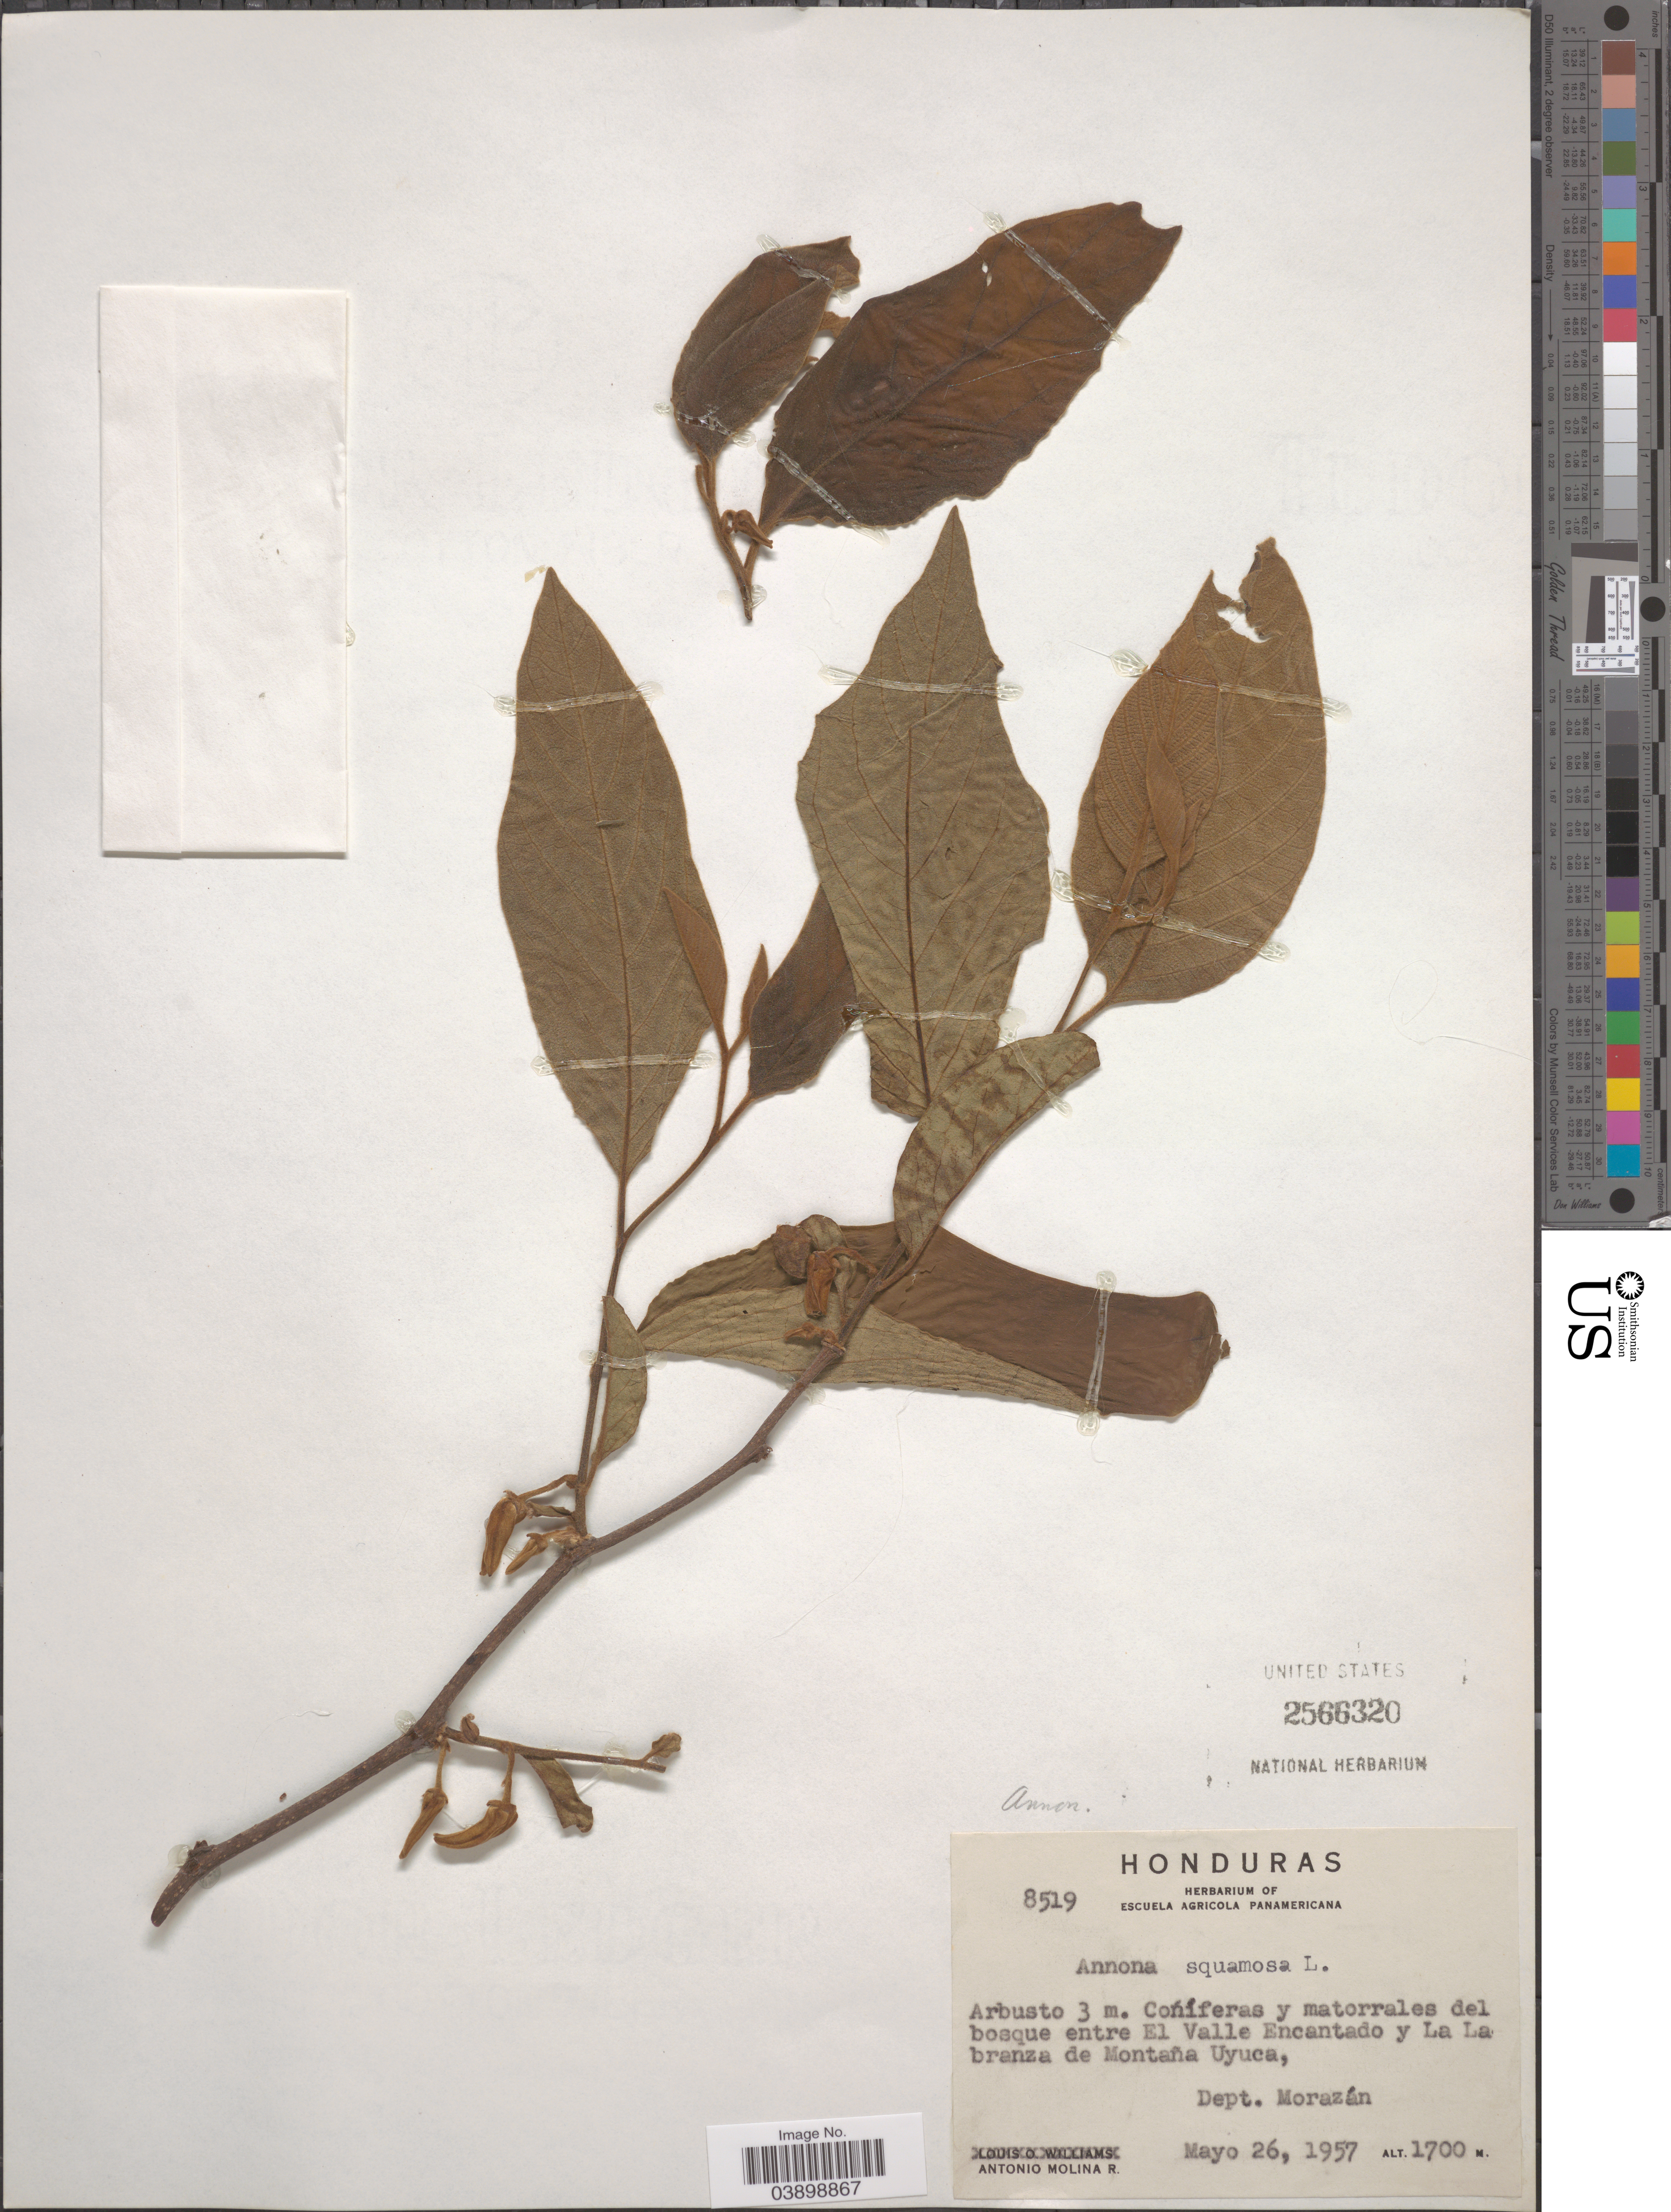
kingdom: Plantae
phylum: Tracheophyta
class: Magnoliopsida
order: Magnoliales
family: Annonaceae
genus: Annona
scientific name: Annona sp.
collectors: A. Molina R.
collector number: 8519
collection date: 1957-05-26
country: Honduras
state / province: Fco. Morazán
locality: El Valle Encantado y La La branza de Montaña Uyuca, Dept. Morazán.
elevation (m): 1700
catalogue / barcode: US 2566320